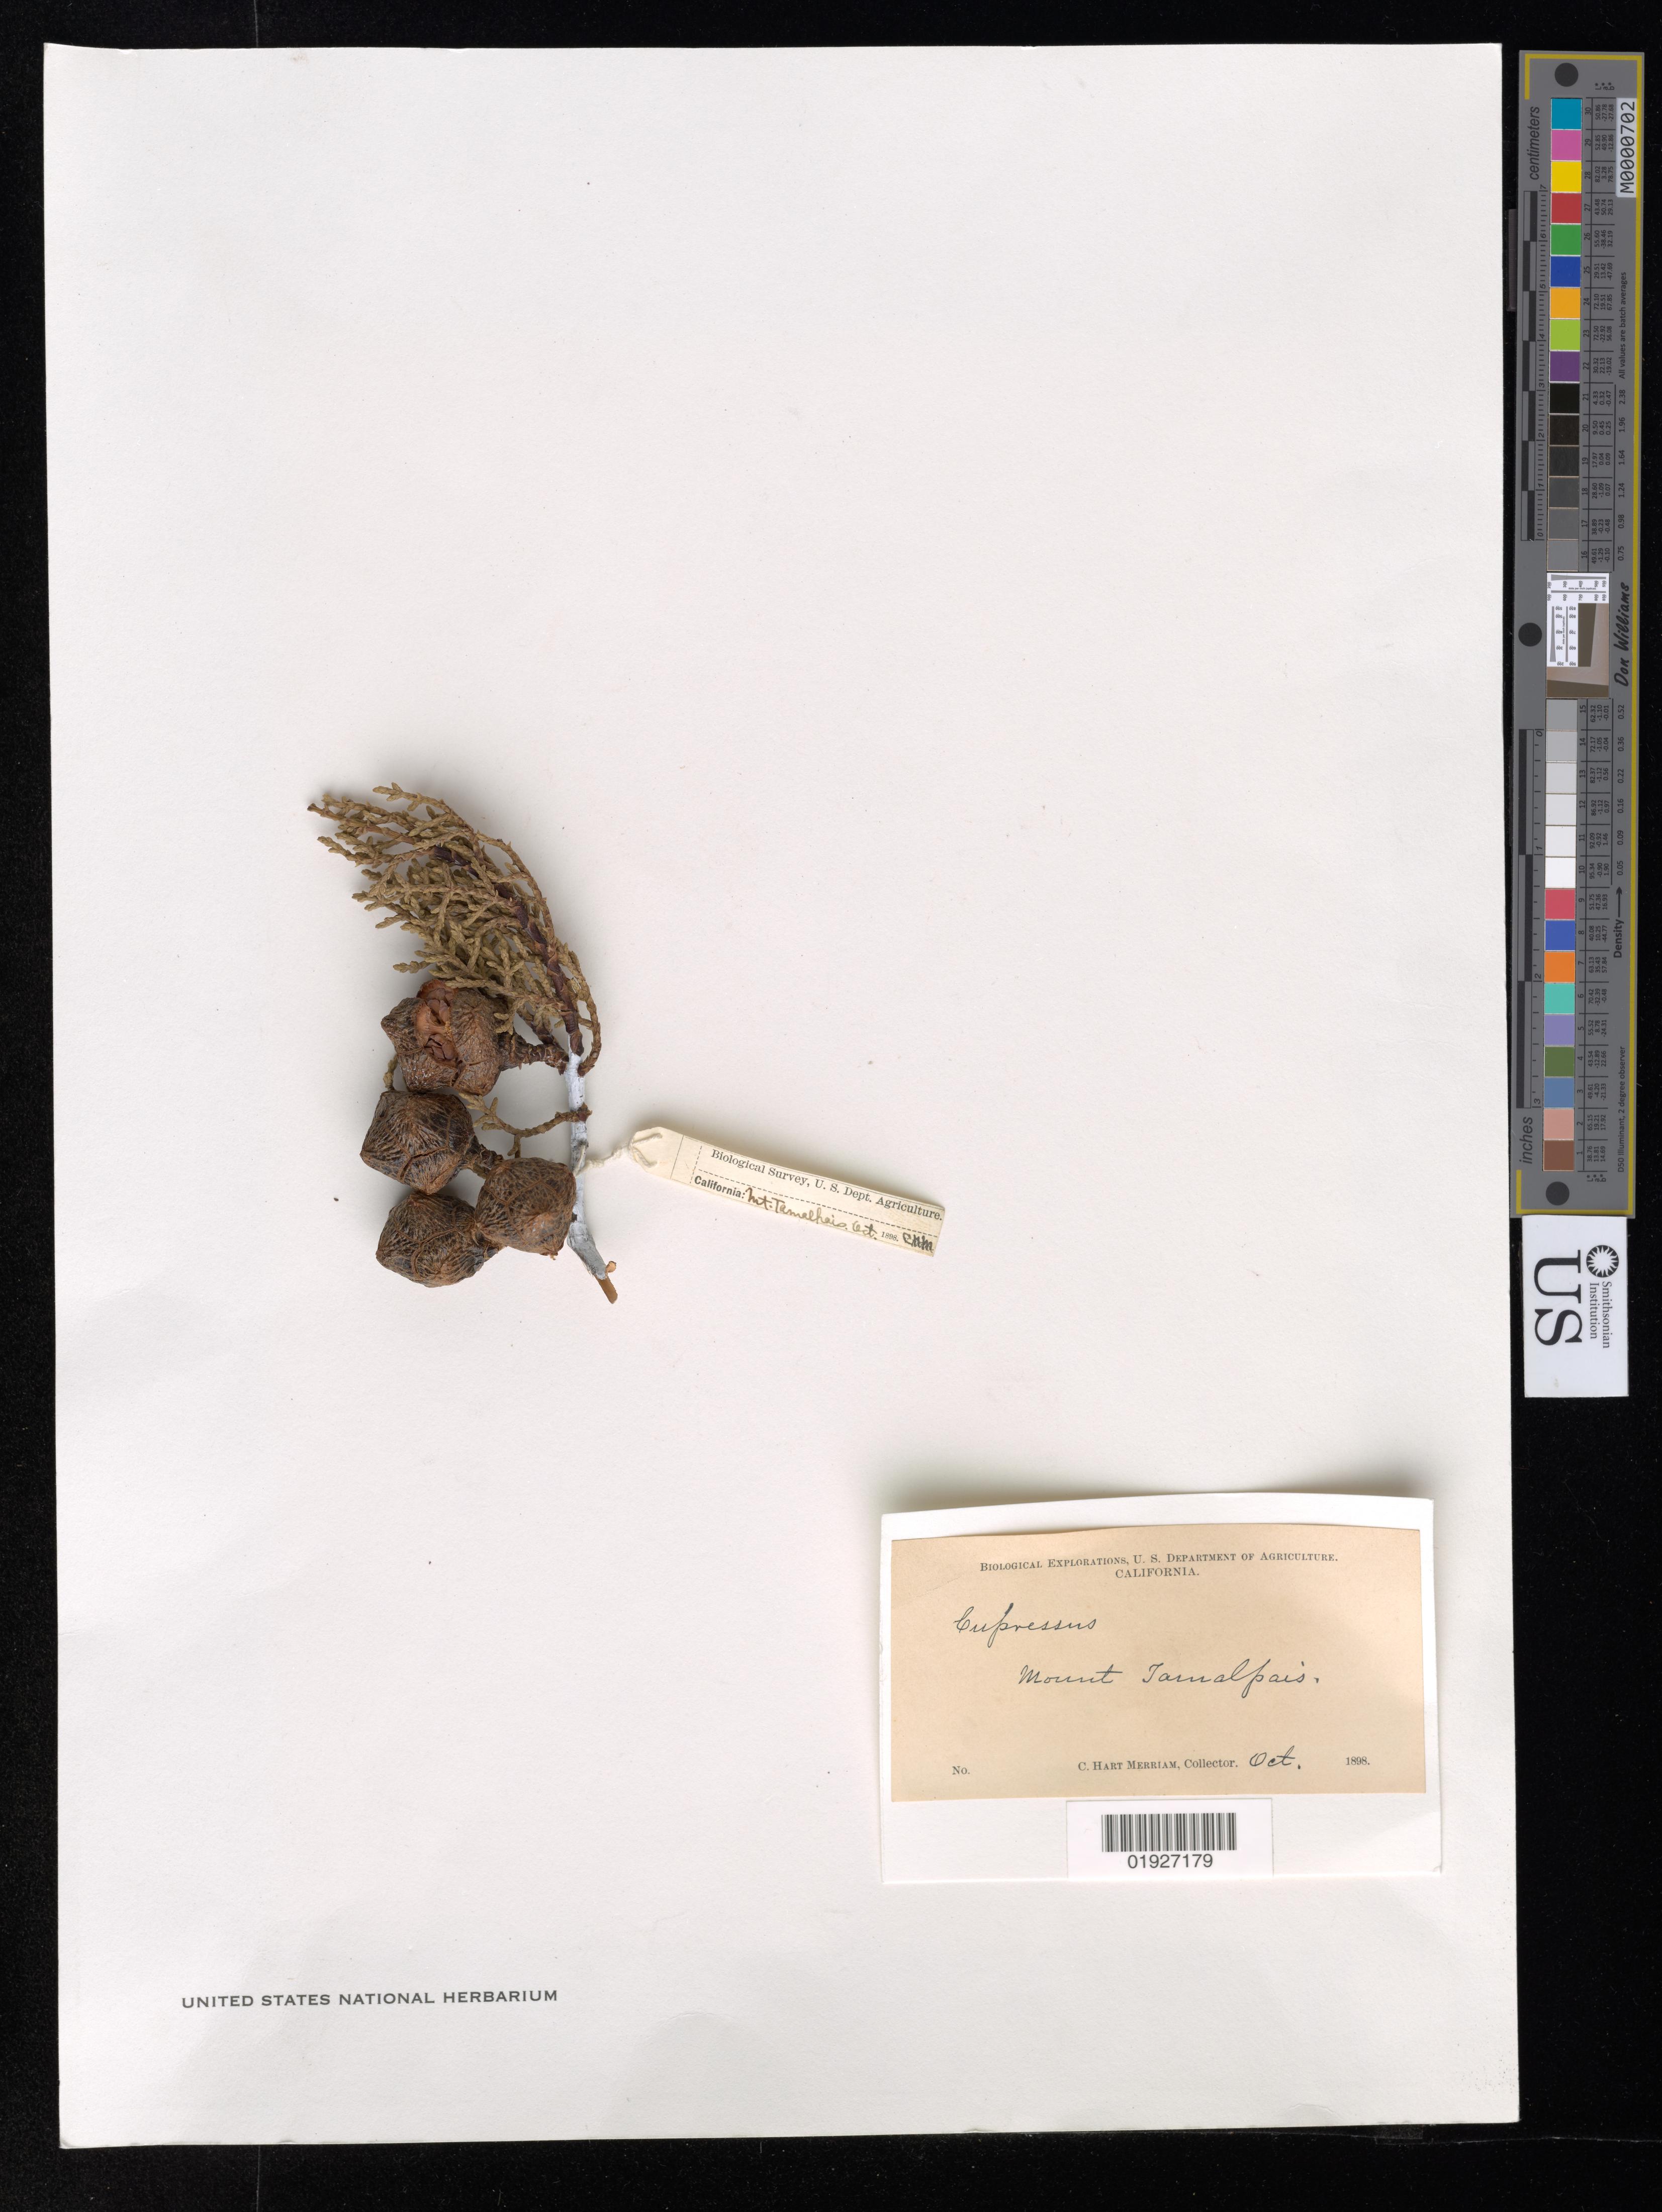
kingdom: Plantae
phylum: Tracheophyta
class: Pinopsida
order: Pinales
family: Cupressaceae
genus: Hesperocyparis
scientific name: Hesperocyparis goveniana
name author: (Gordon) Bartel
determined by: (US) Smithsonian Institution - National Museum of Natural History - Department of Botany (UNITED STATES)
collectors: C. Merriam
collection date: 1898-10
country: United States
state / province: California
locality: Mount Tamalpais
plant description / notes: Herb. no. 430012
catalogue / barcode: US 430012